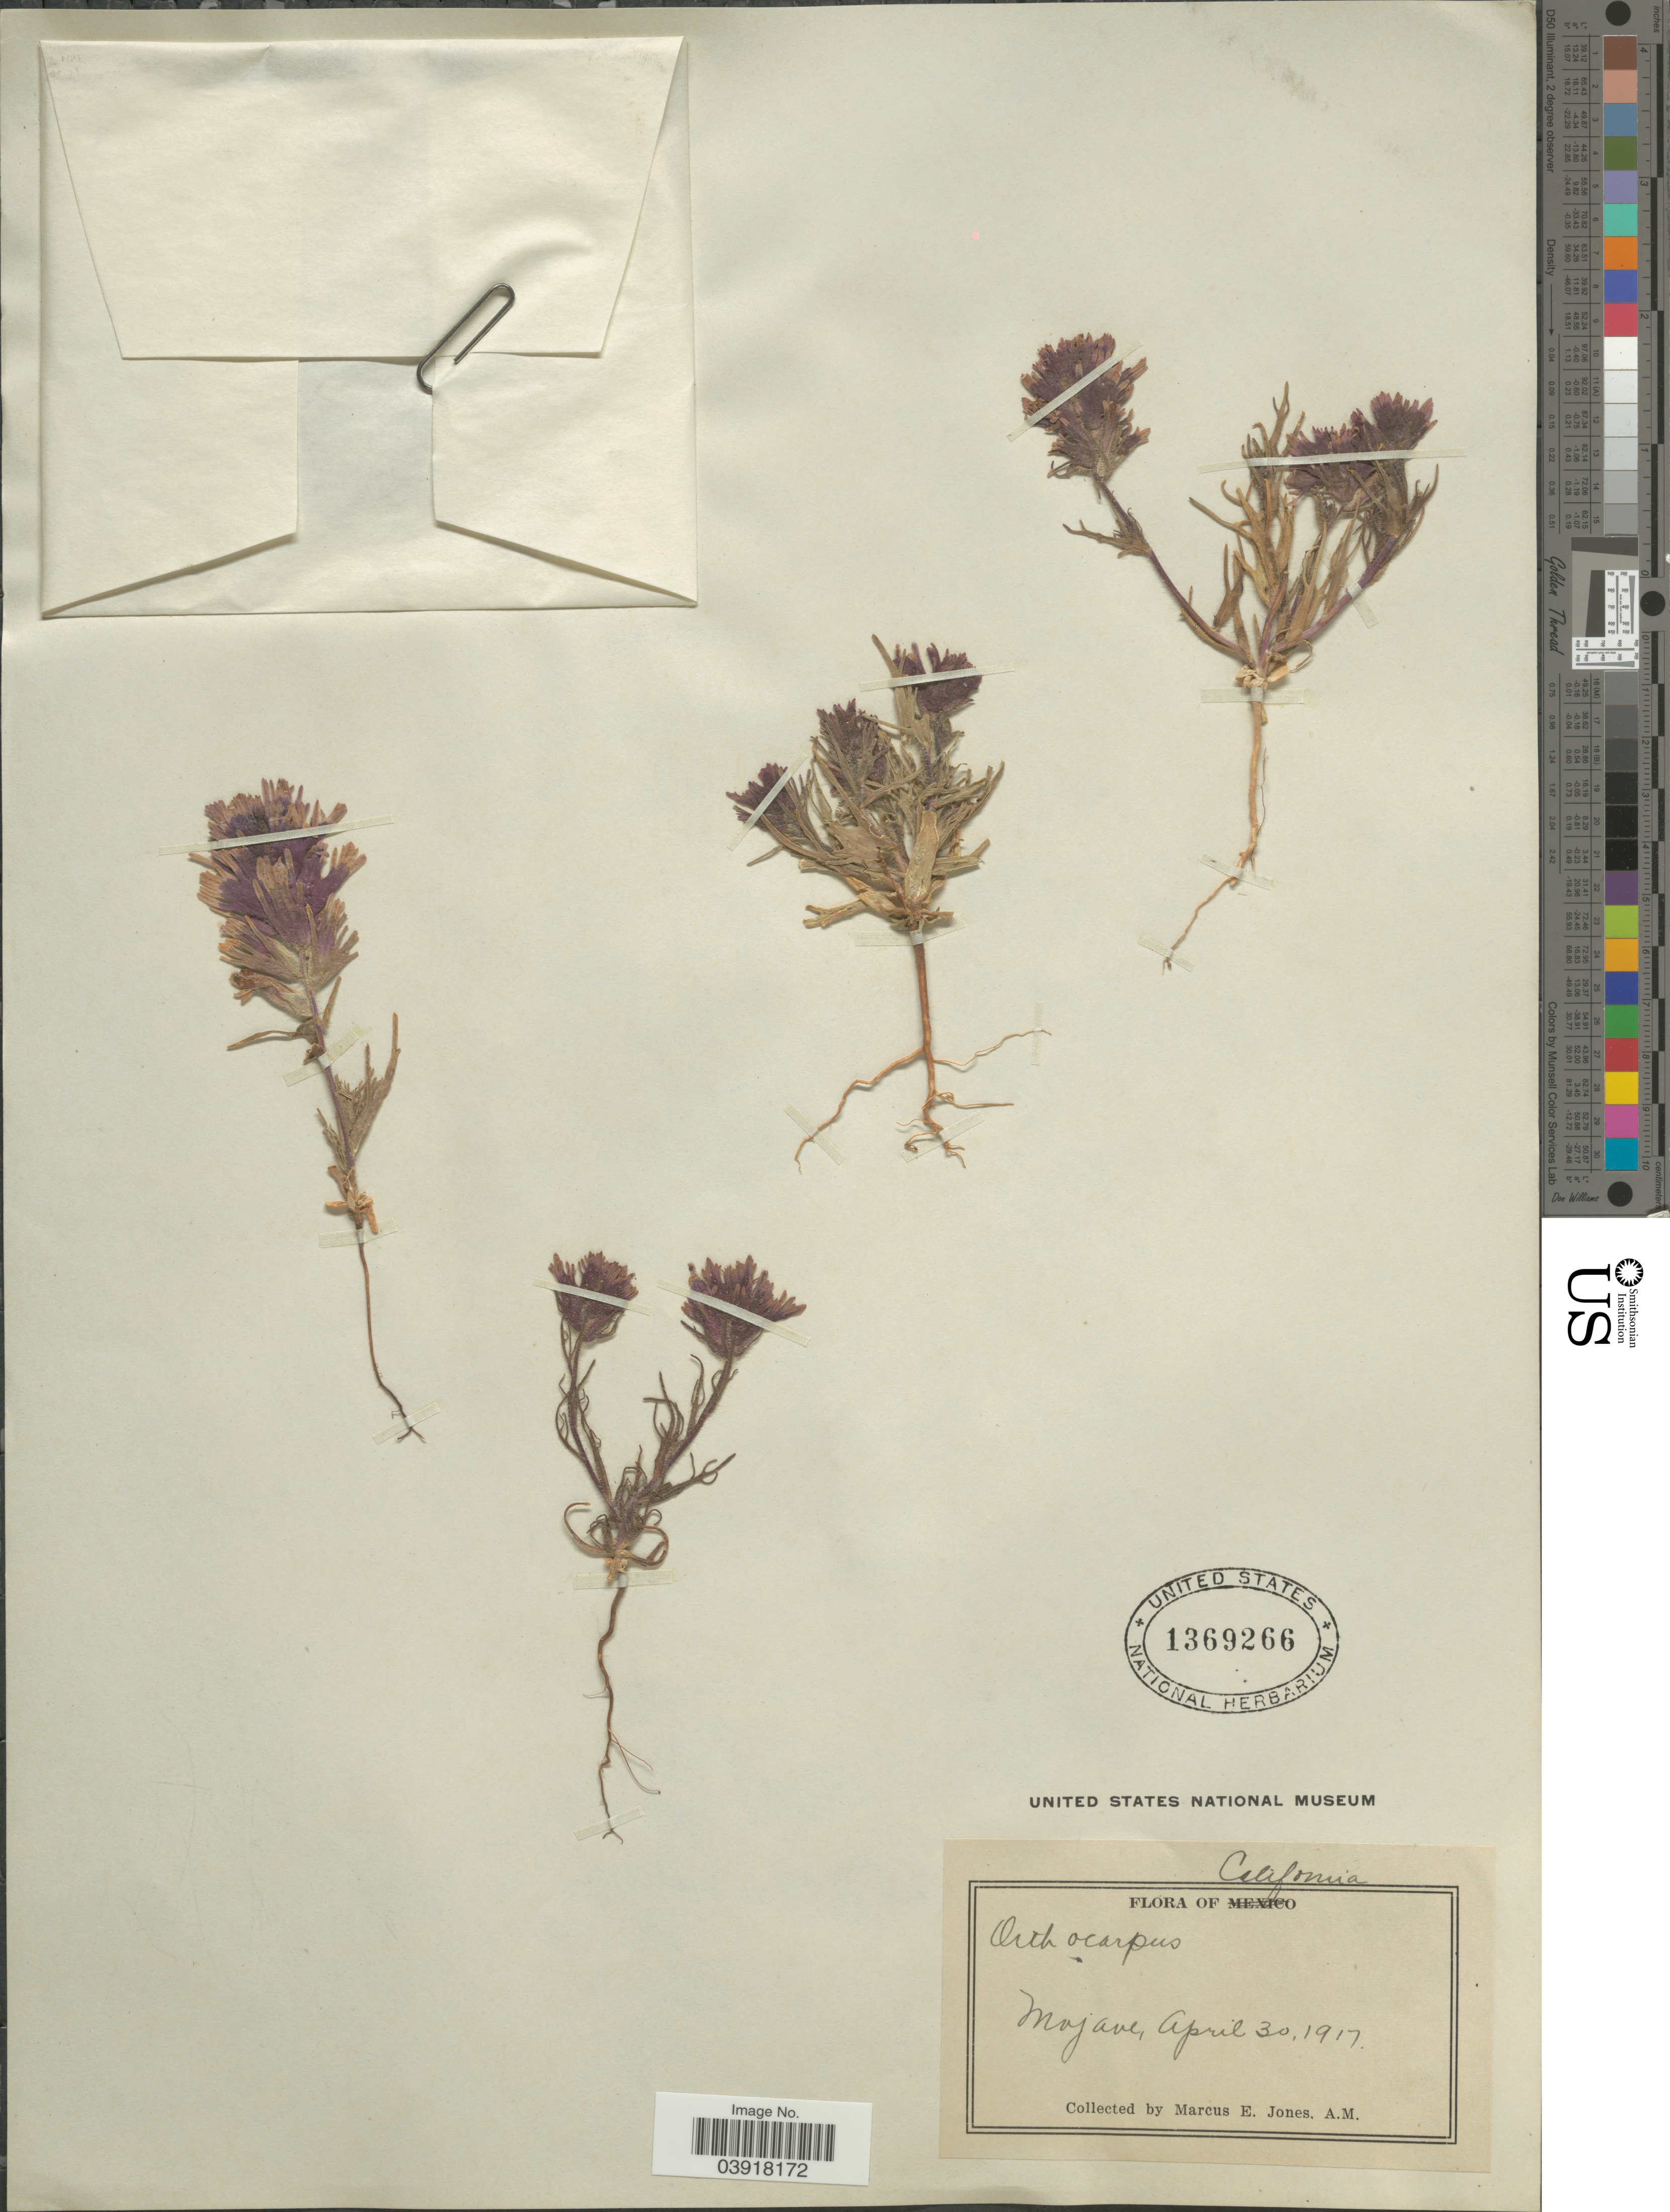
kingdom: Plantae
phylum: Tracheophyta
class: Magnoliopsida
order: Lamiales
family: Orobanchaceae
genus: Orthocarpus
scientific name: Orthocarpus sp.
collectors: M. E. Jones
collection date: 1917-04-30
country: United States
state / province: California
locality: Mojave.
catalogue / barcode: US 1369266